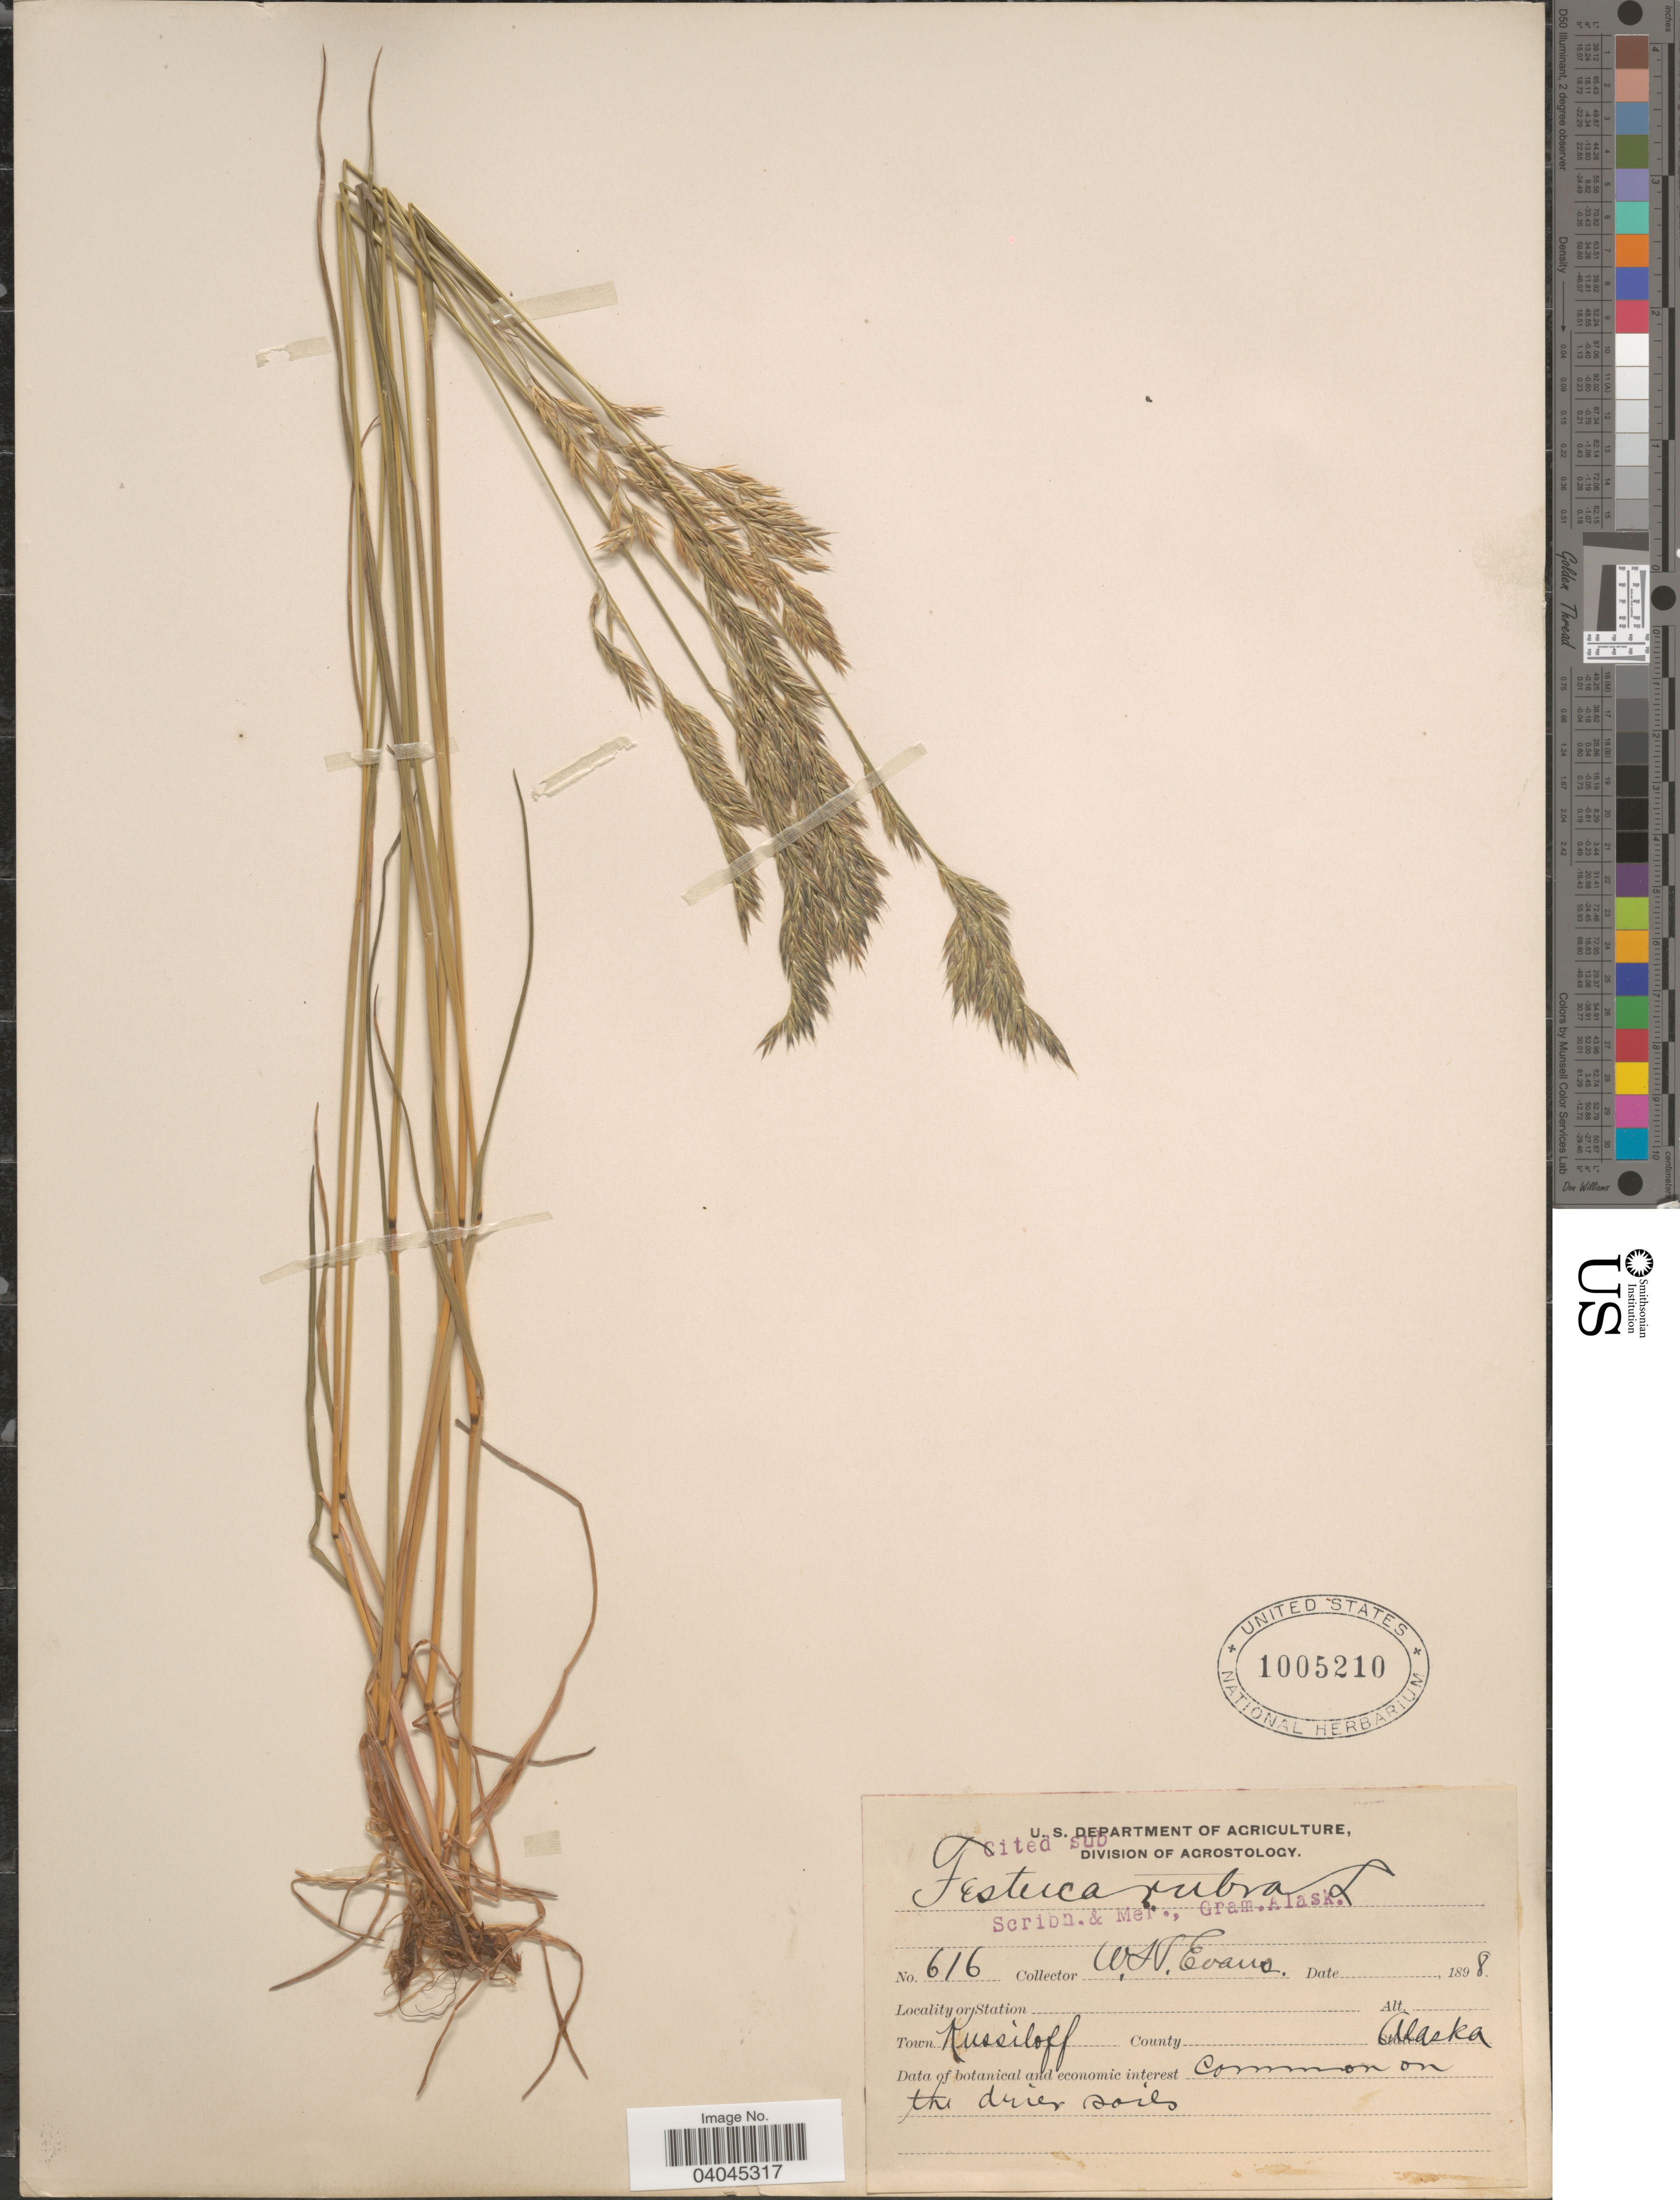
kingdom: Plantae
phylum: Tracheophyta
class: Liliopsida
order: Poales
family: Poaceae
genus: Festuca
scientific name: Festuca rubra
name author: L.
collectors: W. H. Evans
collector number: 616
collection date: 1898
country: United States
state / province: Alaska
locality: Kussiloff.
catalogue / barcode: US 1005210